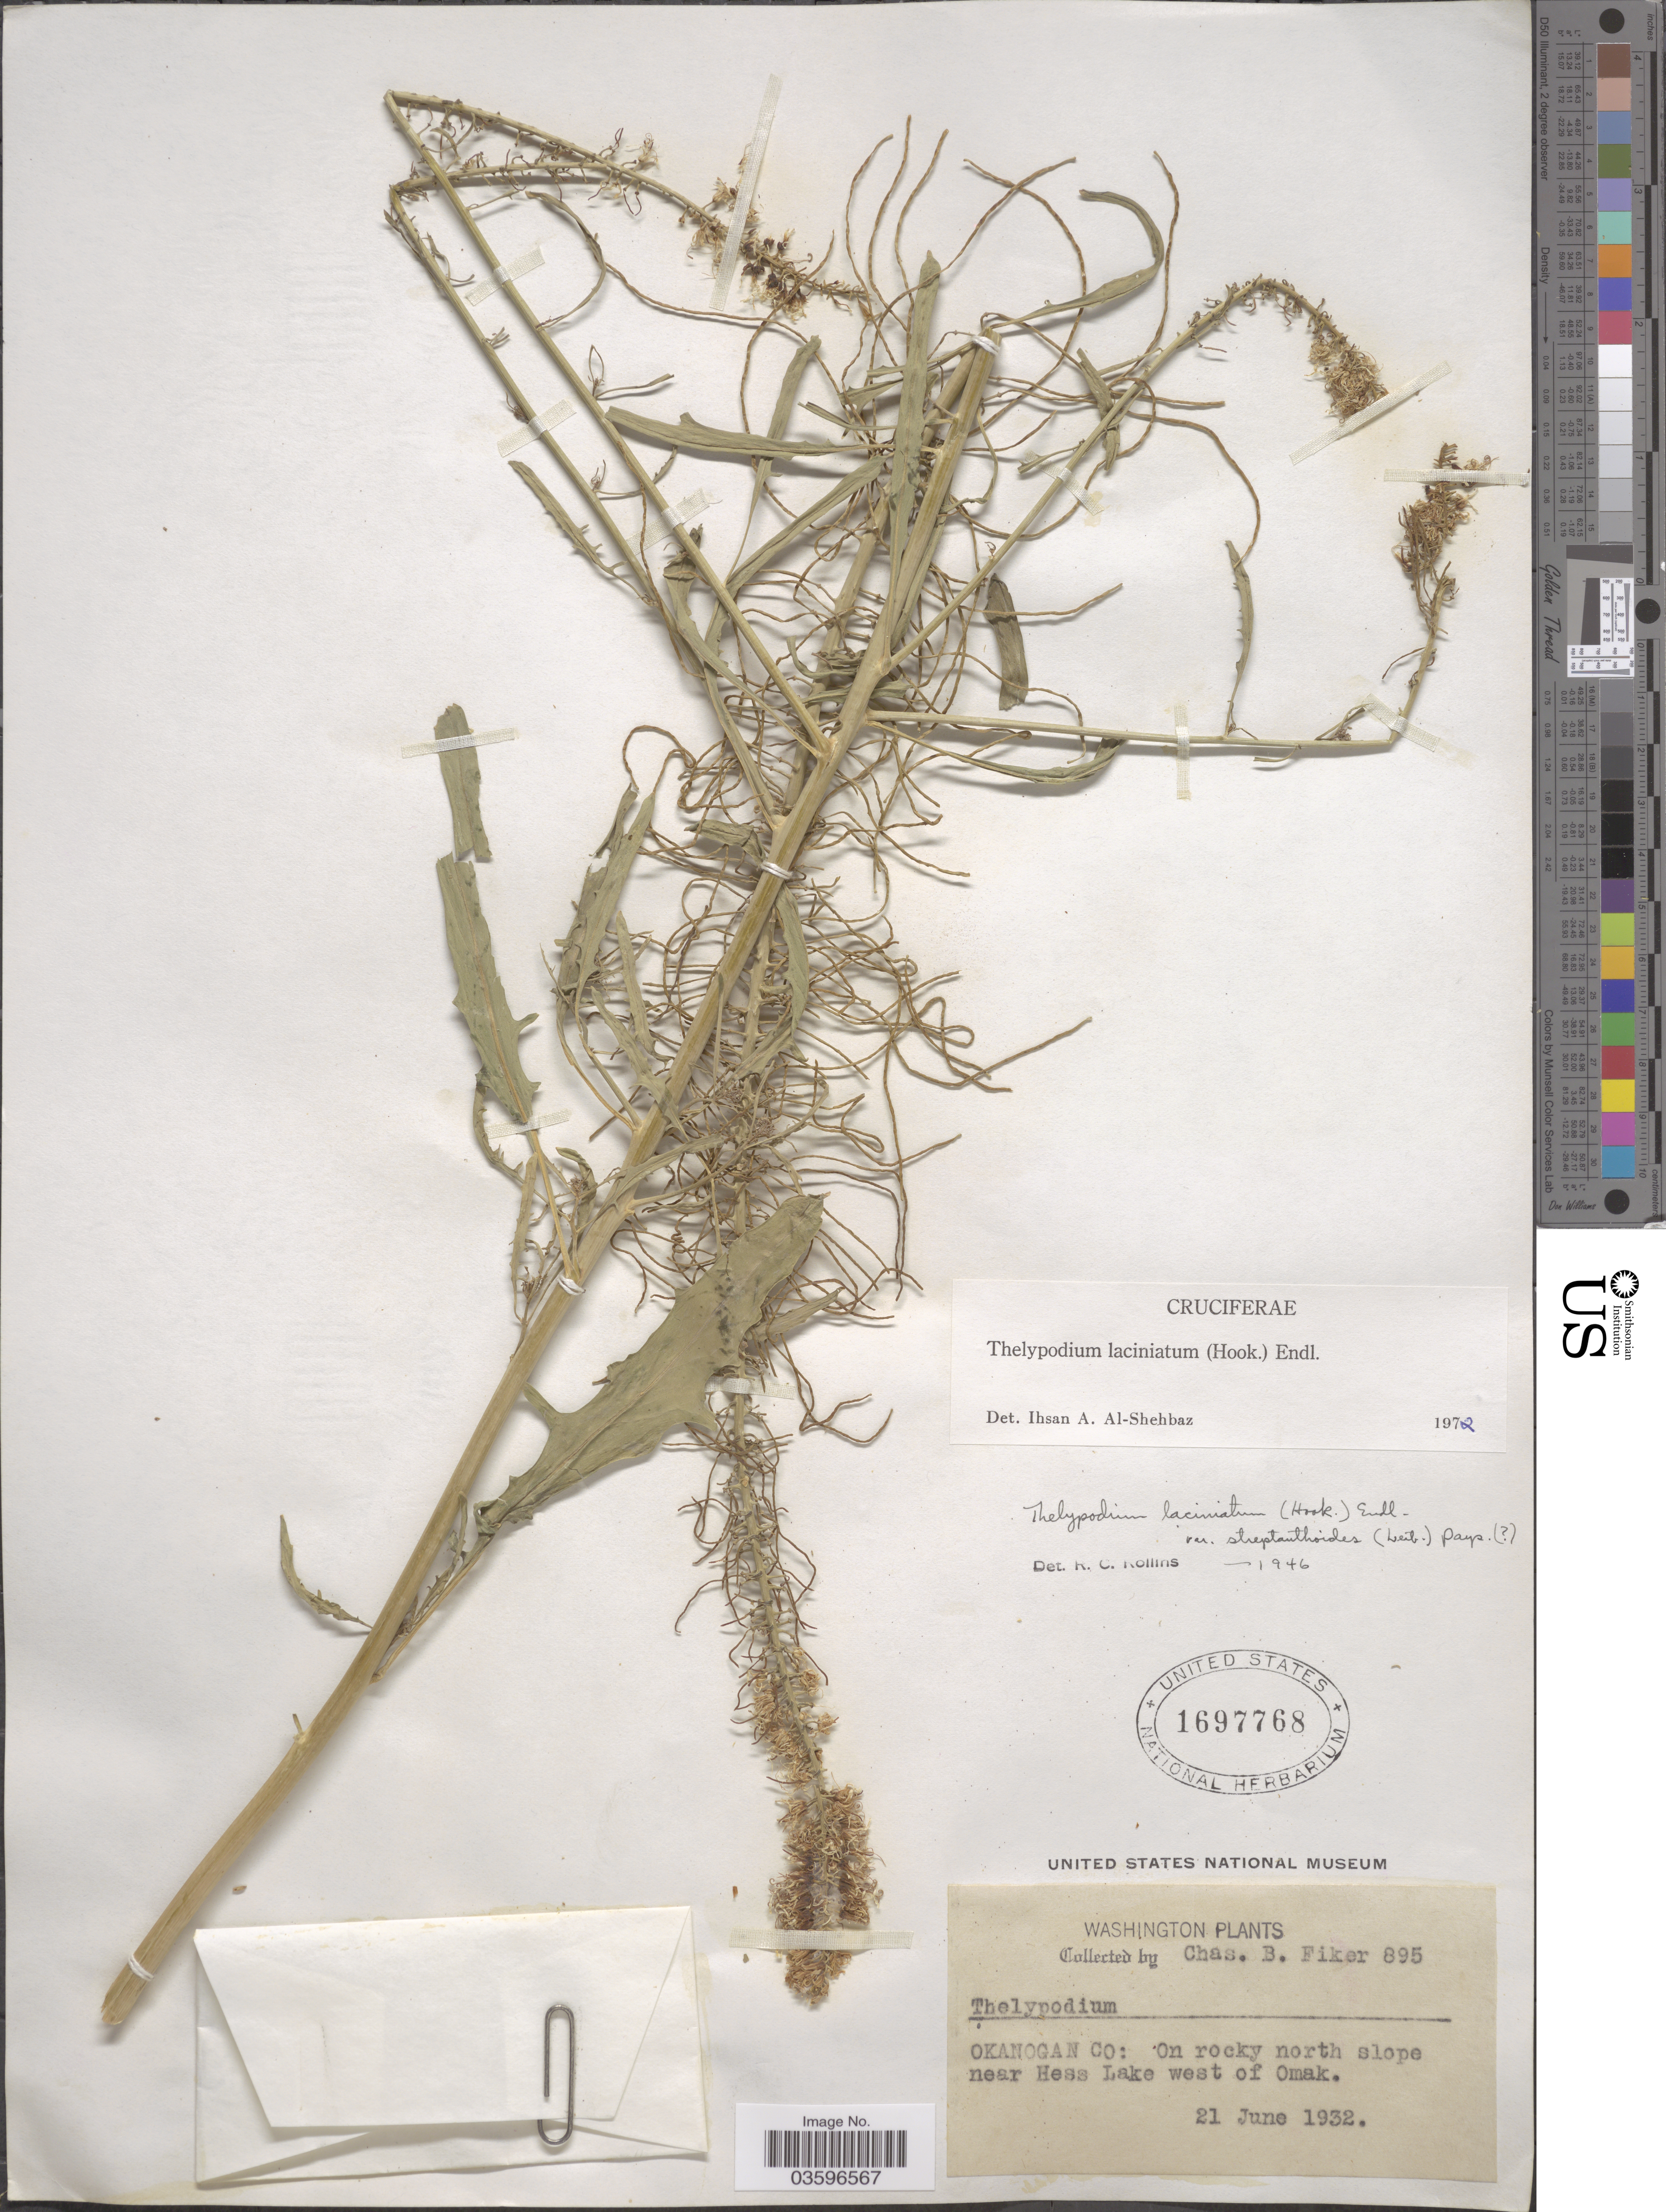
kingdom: Plantae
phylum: Tracheophyta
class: Magnoliopsida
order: Brassicales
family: Brassicaceae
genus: Thelypodium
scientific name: Thelypodium laciniatum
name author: (Hook.) Endl.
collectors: C. Fiker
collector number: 895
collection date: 1932-06-21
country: United States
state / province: Washington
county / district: Okanogan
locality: Okanogan Co: On rocky north slope near Hess Lake west of Omak.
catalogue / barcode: US 1697768